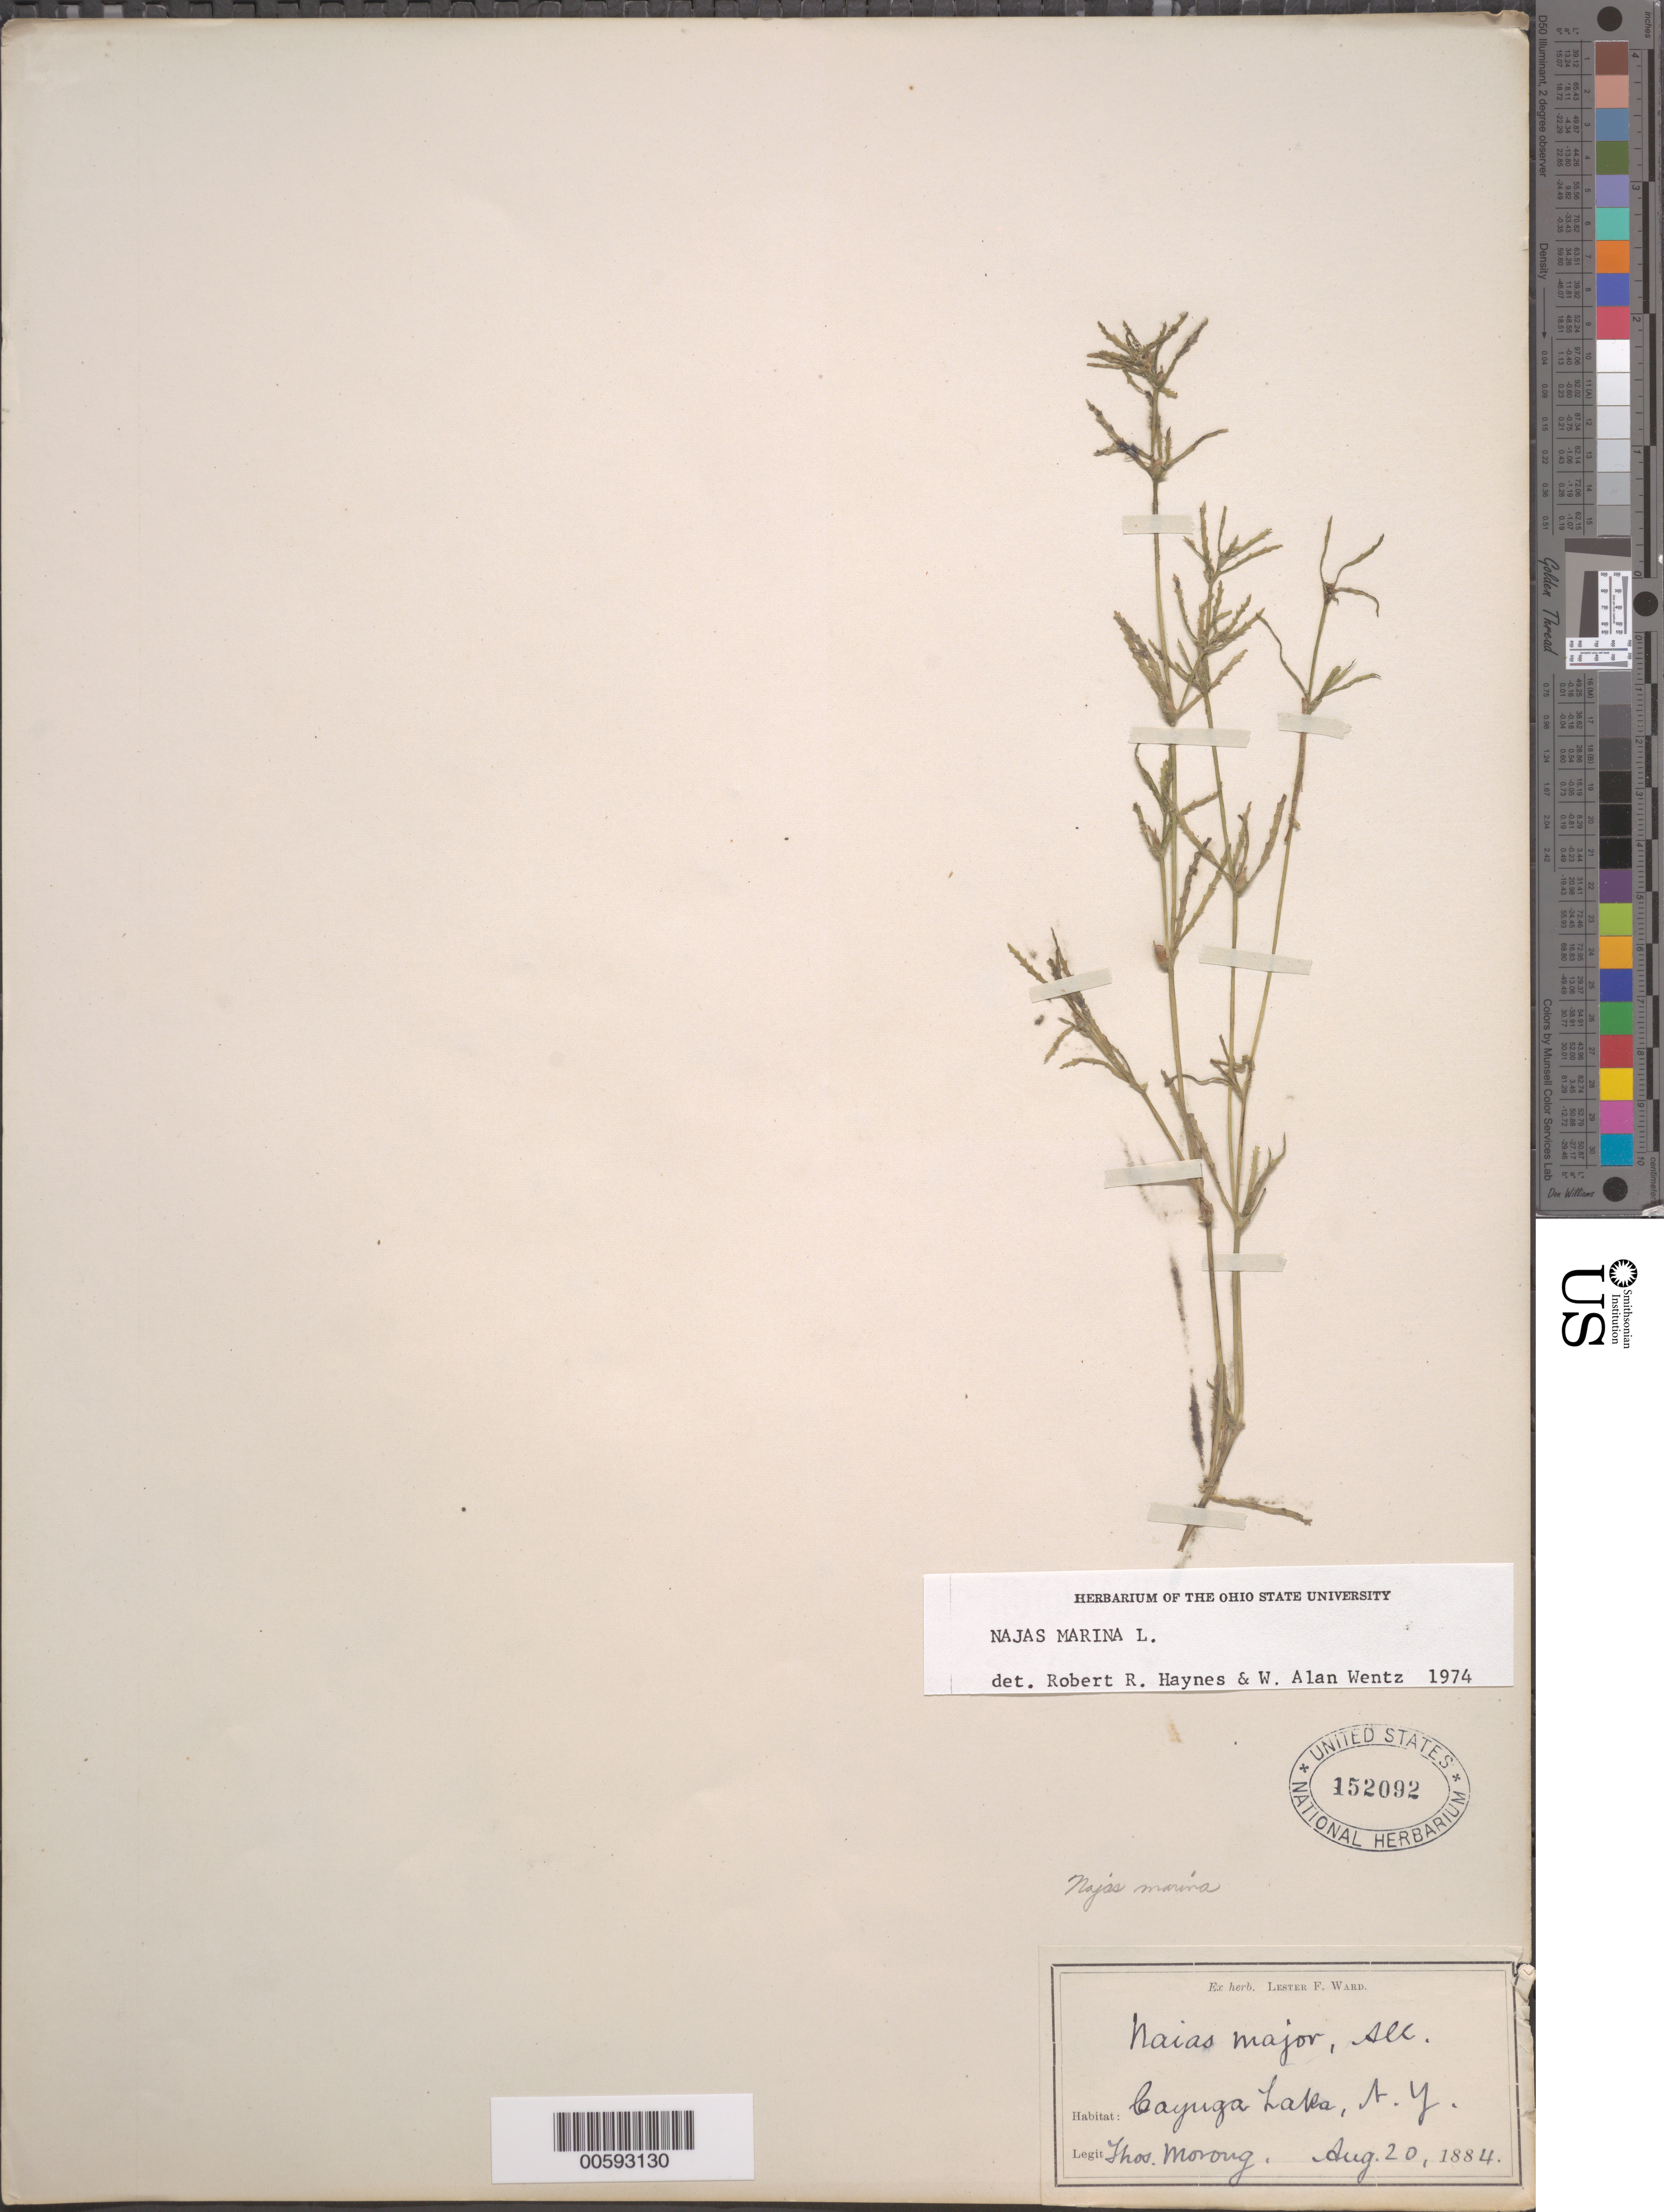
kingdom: Plantae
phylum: Tracheophyta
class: Liliopsida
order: Alismatales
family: Hydrocharitaceae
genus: Najas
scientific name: Najas marina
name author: L.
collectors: T. Morong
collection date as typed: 20 Aug 1884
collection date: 1884-08-20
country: United States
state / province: New York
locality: Cayuga Lake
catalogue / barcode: US 152092